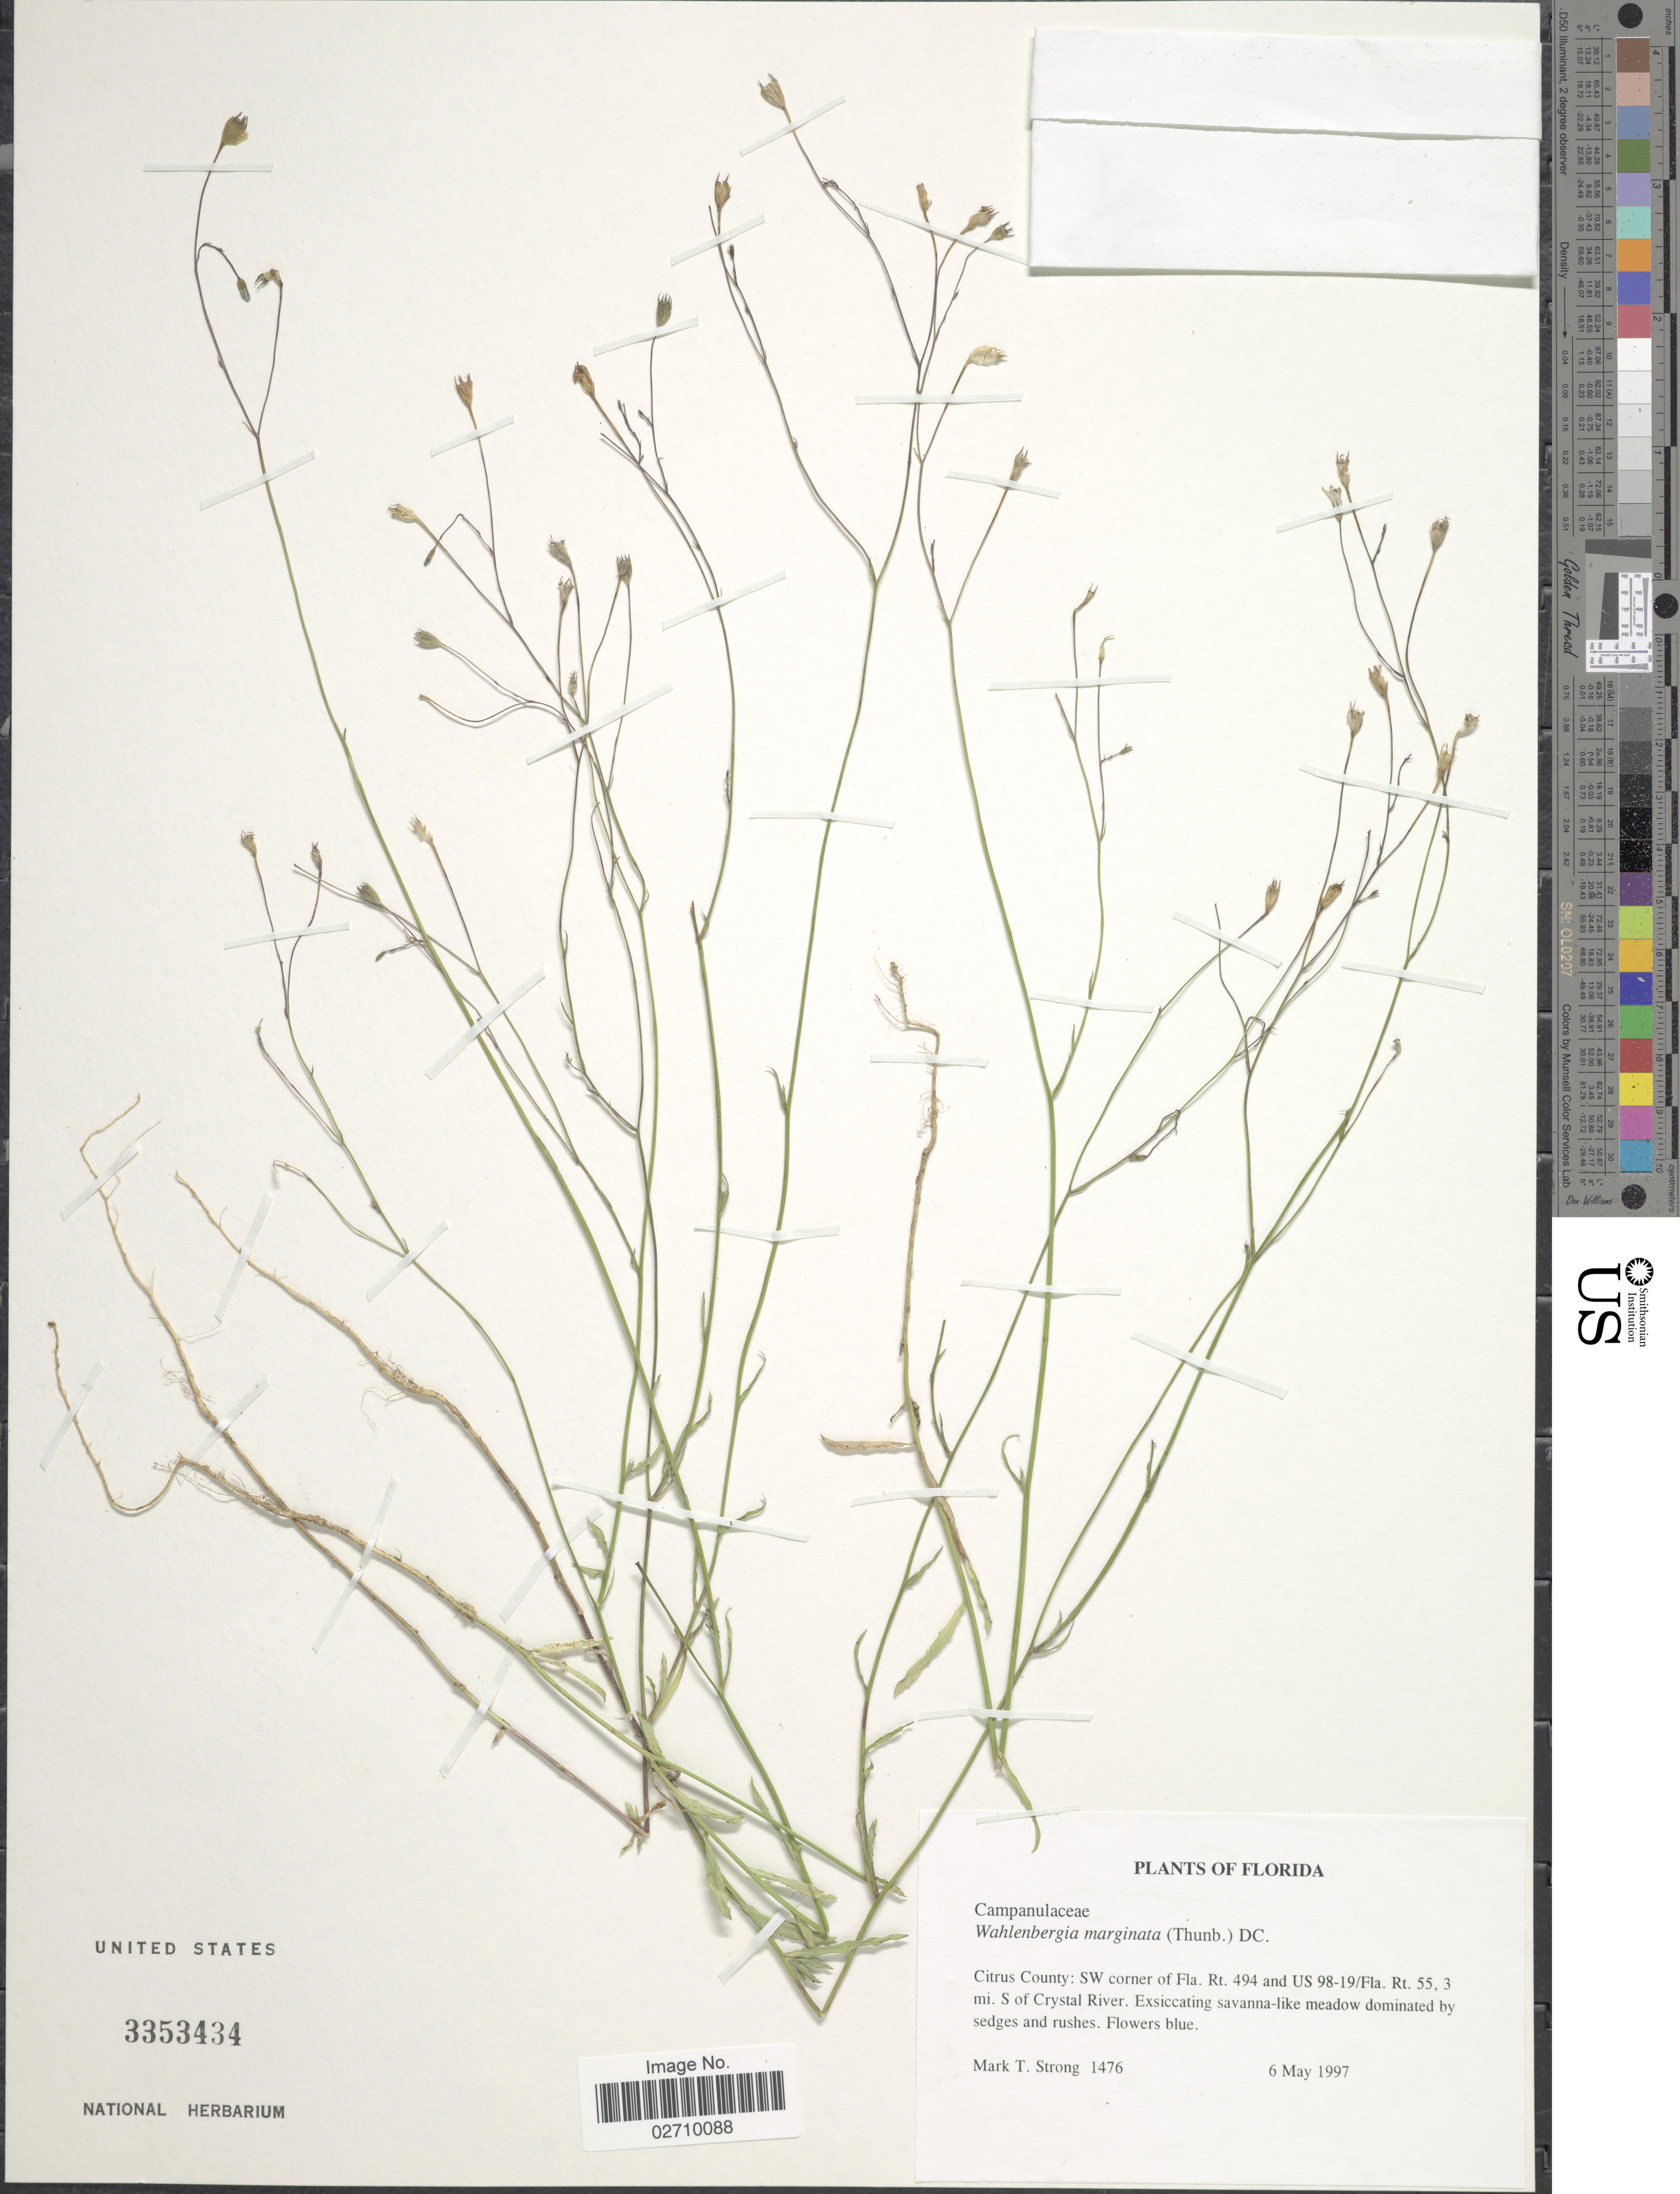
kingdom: Plantae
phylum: Tracheophyta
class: Magnoliopsida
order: Asterales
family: Campanulaceae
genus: Wahlenbergia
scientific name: Wahlenbergia marginata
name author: (Thunb.) A. DC.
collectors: M. T. Strong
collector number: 1476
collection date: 1997-05-06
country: United States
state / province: Florida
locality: Citrus County: SW corner of Fla. Rt. 494 and US 98-19/Fla. Rt. 55,3 mi. S of Crystal River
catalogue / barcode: US 3353434